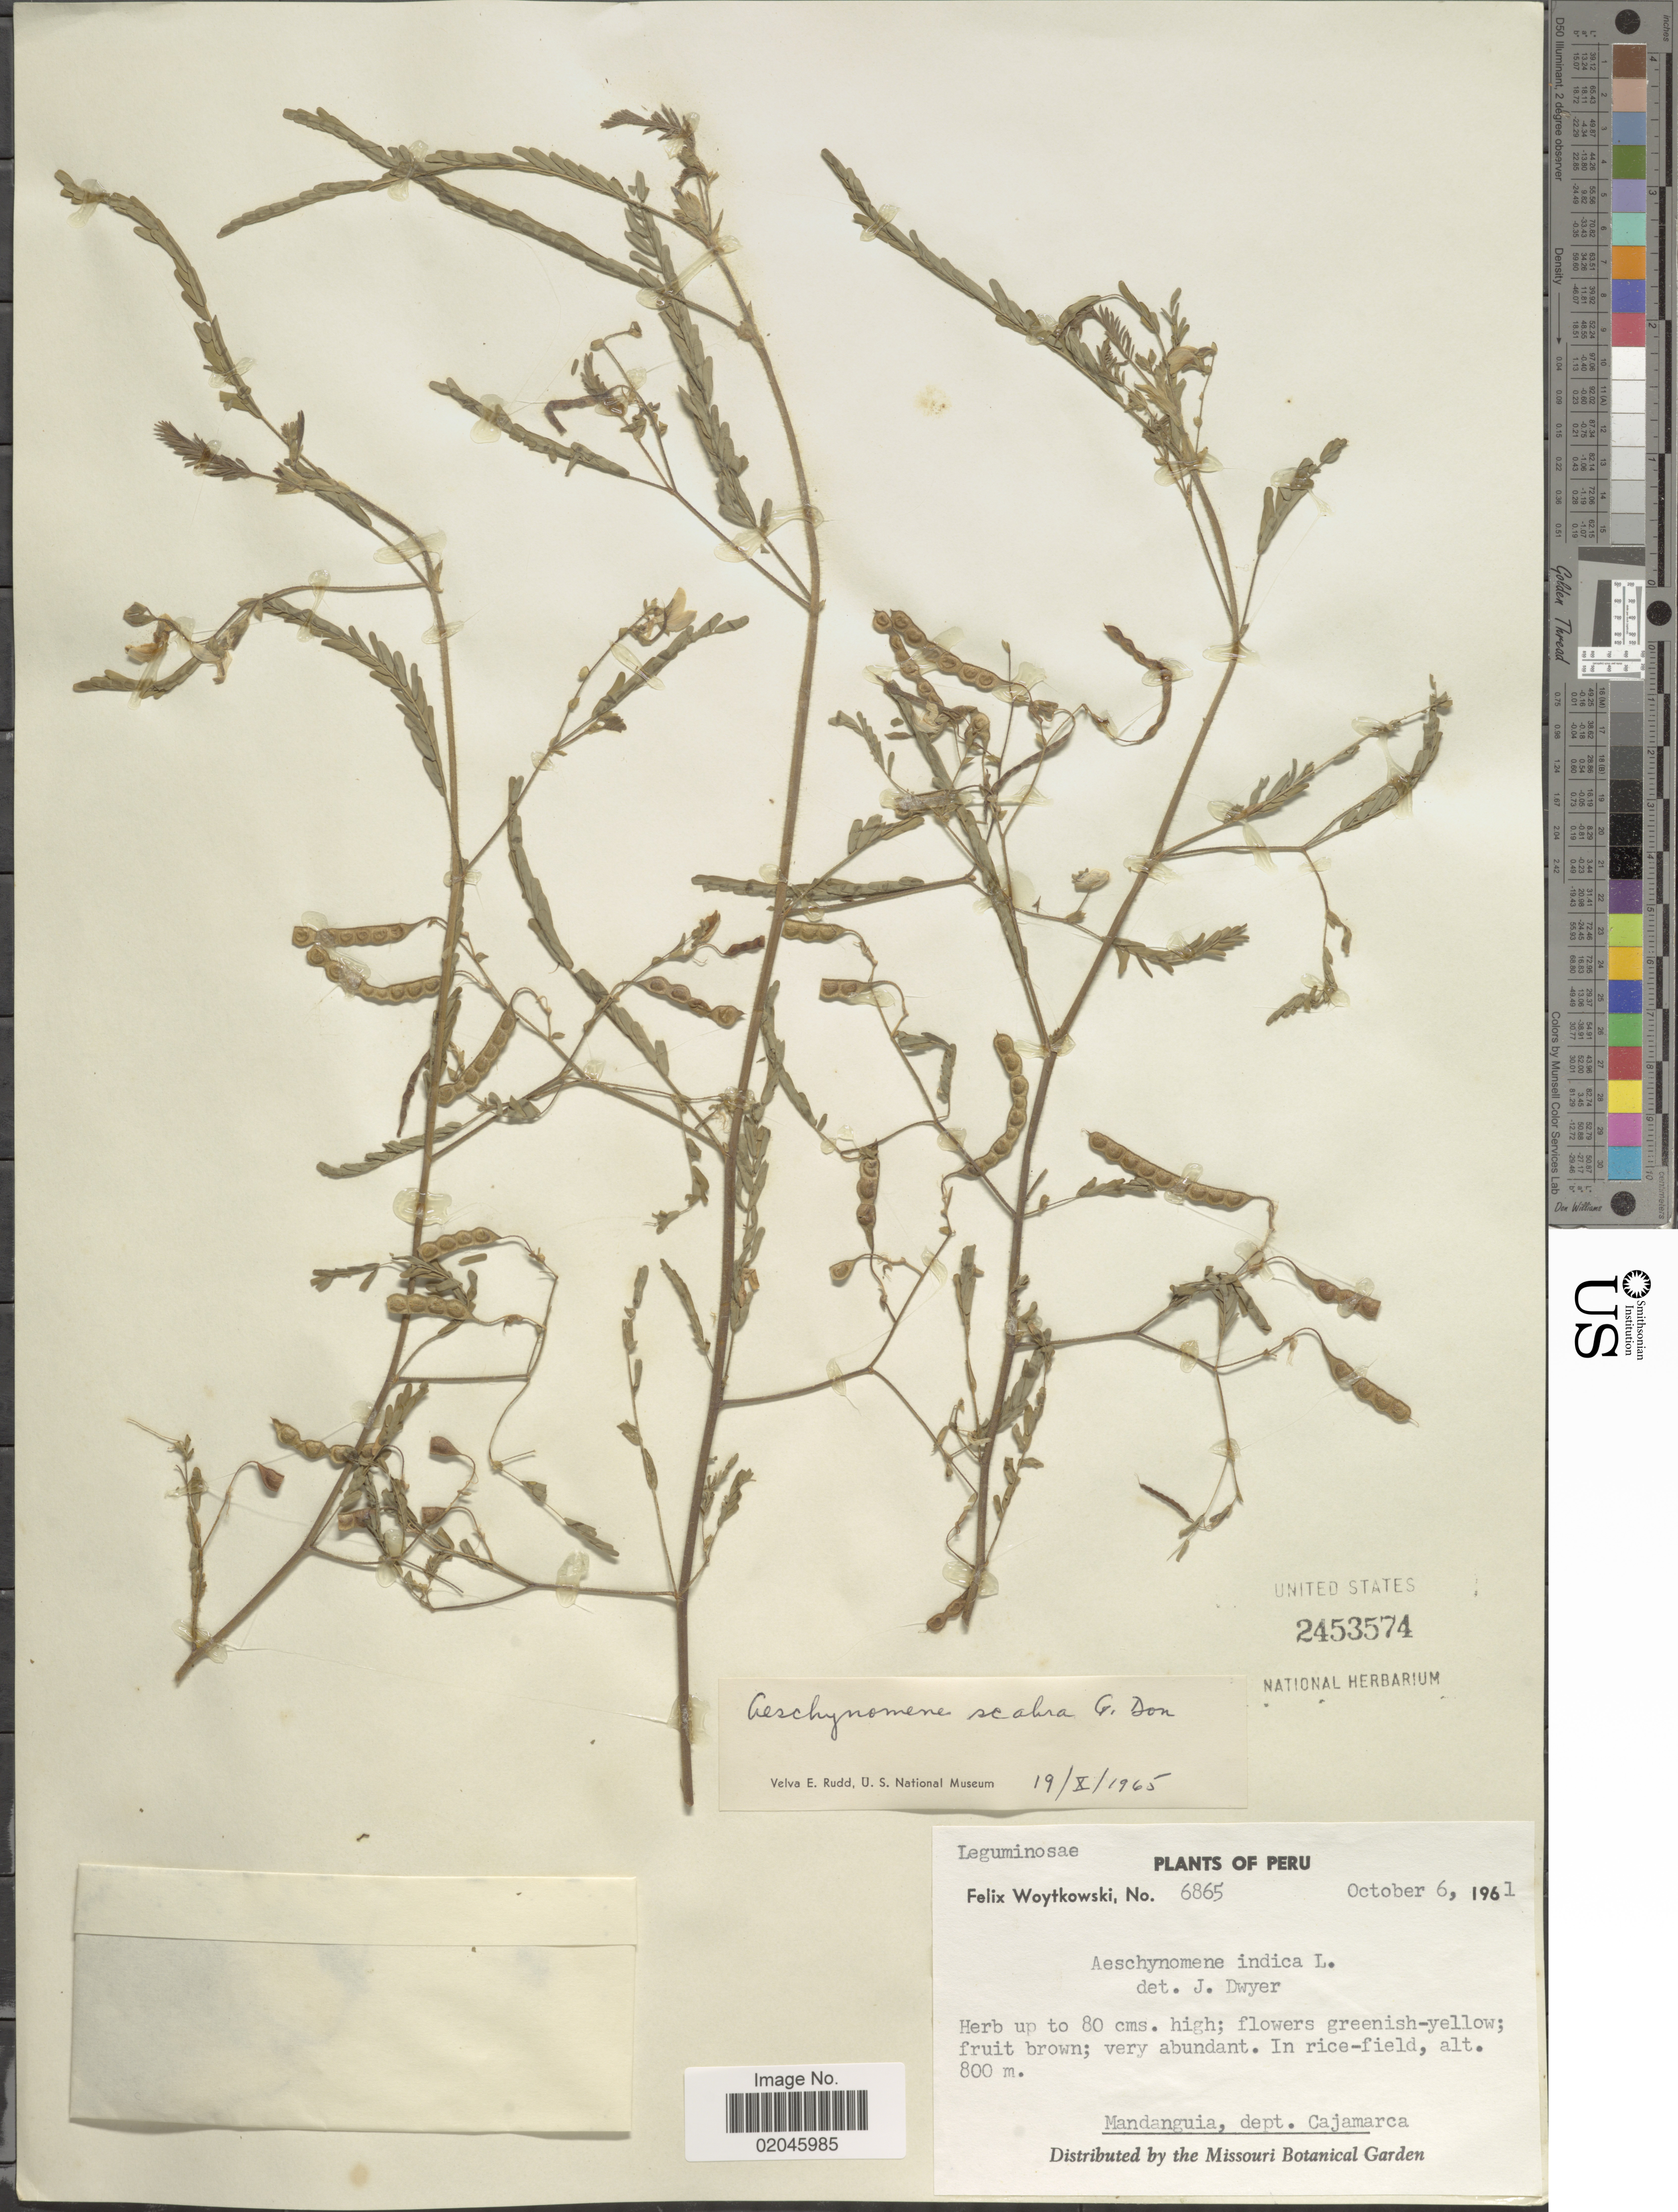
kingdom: Plantae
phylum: Tracheophyta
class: Magnoliopsida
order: Fabales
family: Fabaceae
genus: Aeschynomene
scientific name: Aeschynomene scabra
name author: G. Don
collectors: F. Woytkowski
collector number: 6865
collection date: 1961-10-06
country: Peru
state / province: Cajamarca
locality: Mandanguia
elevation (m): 800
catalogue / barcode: US 2453574